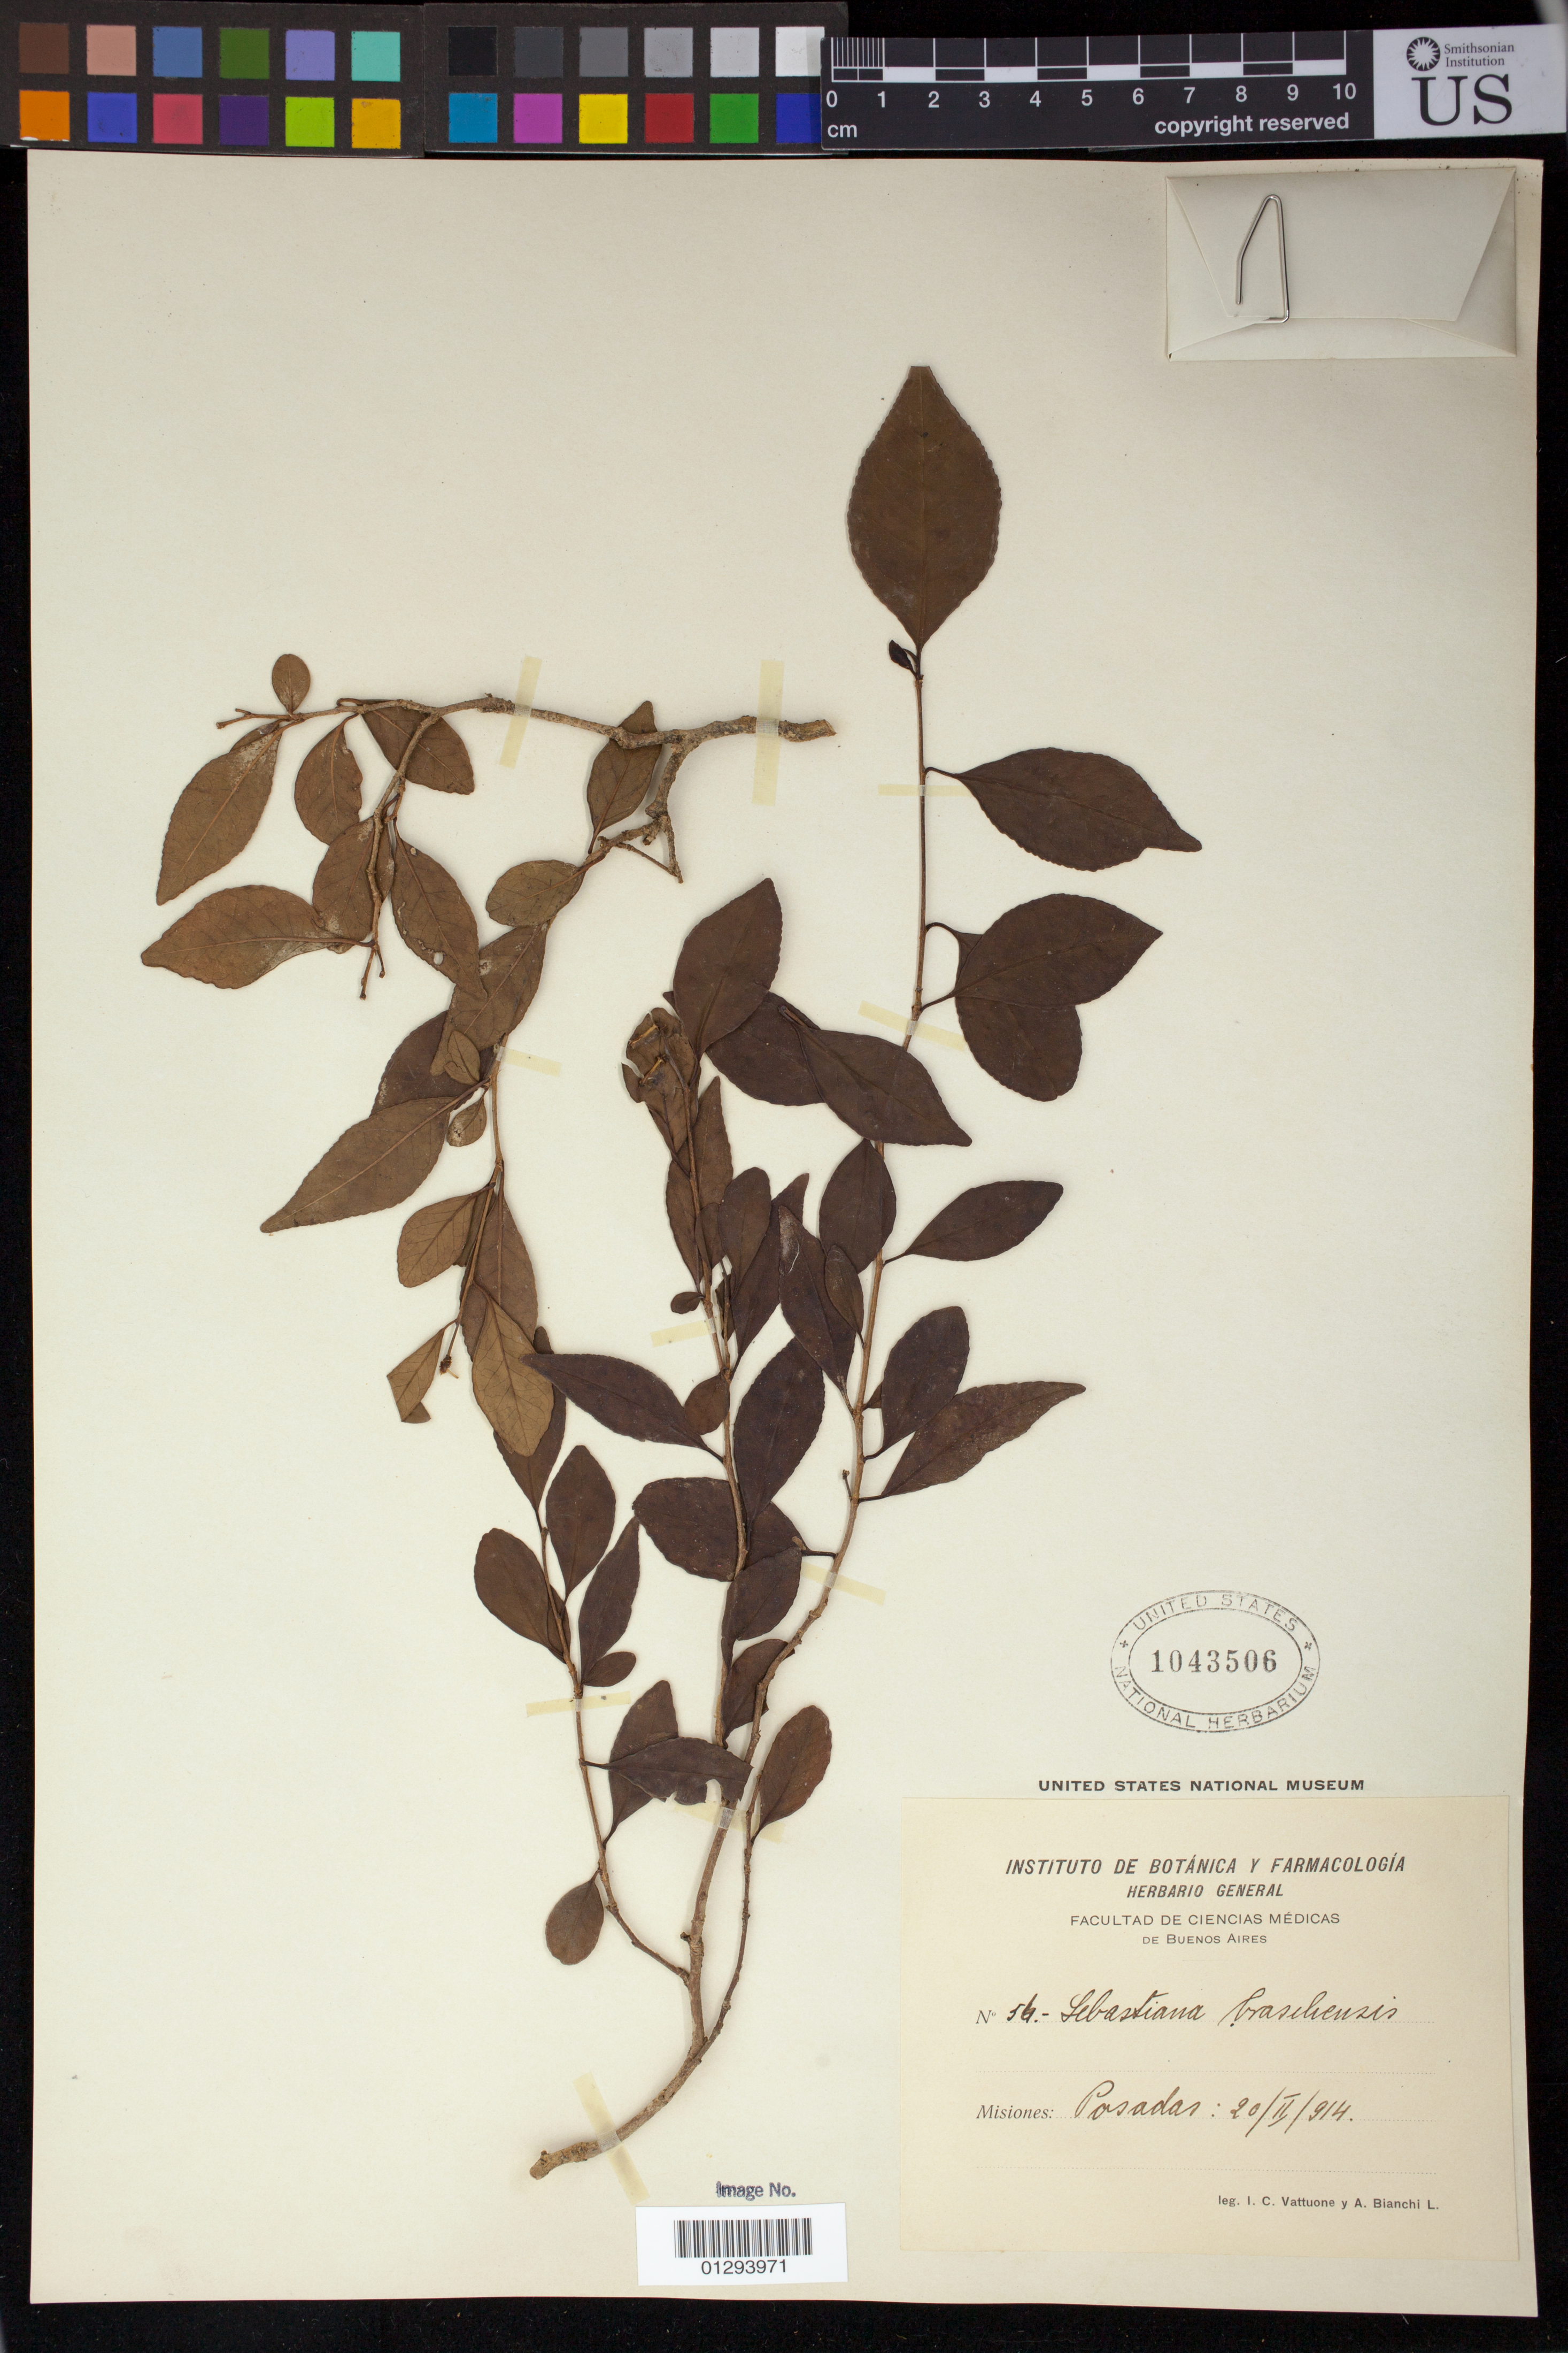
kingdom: Plantae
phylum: Tracheophyta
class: Magnoliopsida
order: Malpighiales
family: Euphorbiaceae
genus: Sebastiania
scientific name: Sebastiania brasiliensis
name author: Spreng.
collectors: I. Vattuone & A. Bianchi L.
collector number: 54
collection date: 1914-02-20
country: Argentina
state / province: Misiones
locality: Posadas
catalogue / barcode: US 1043506